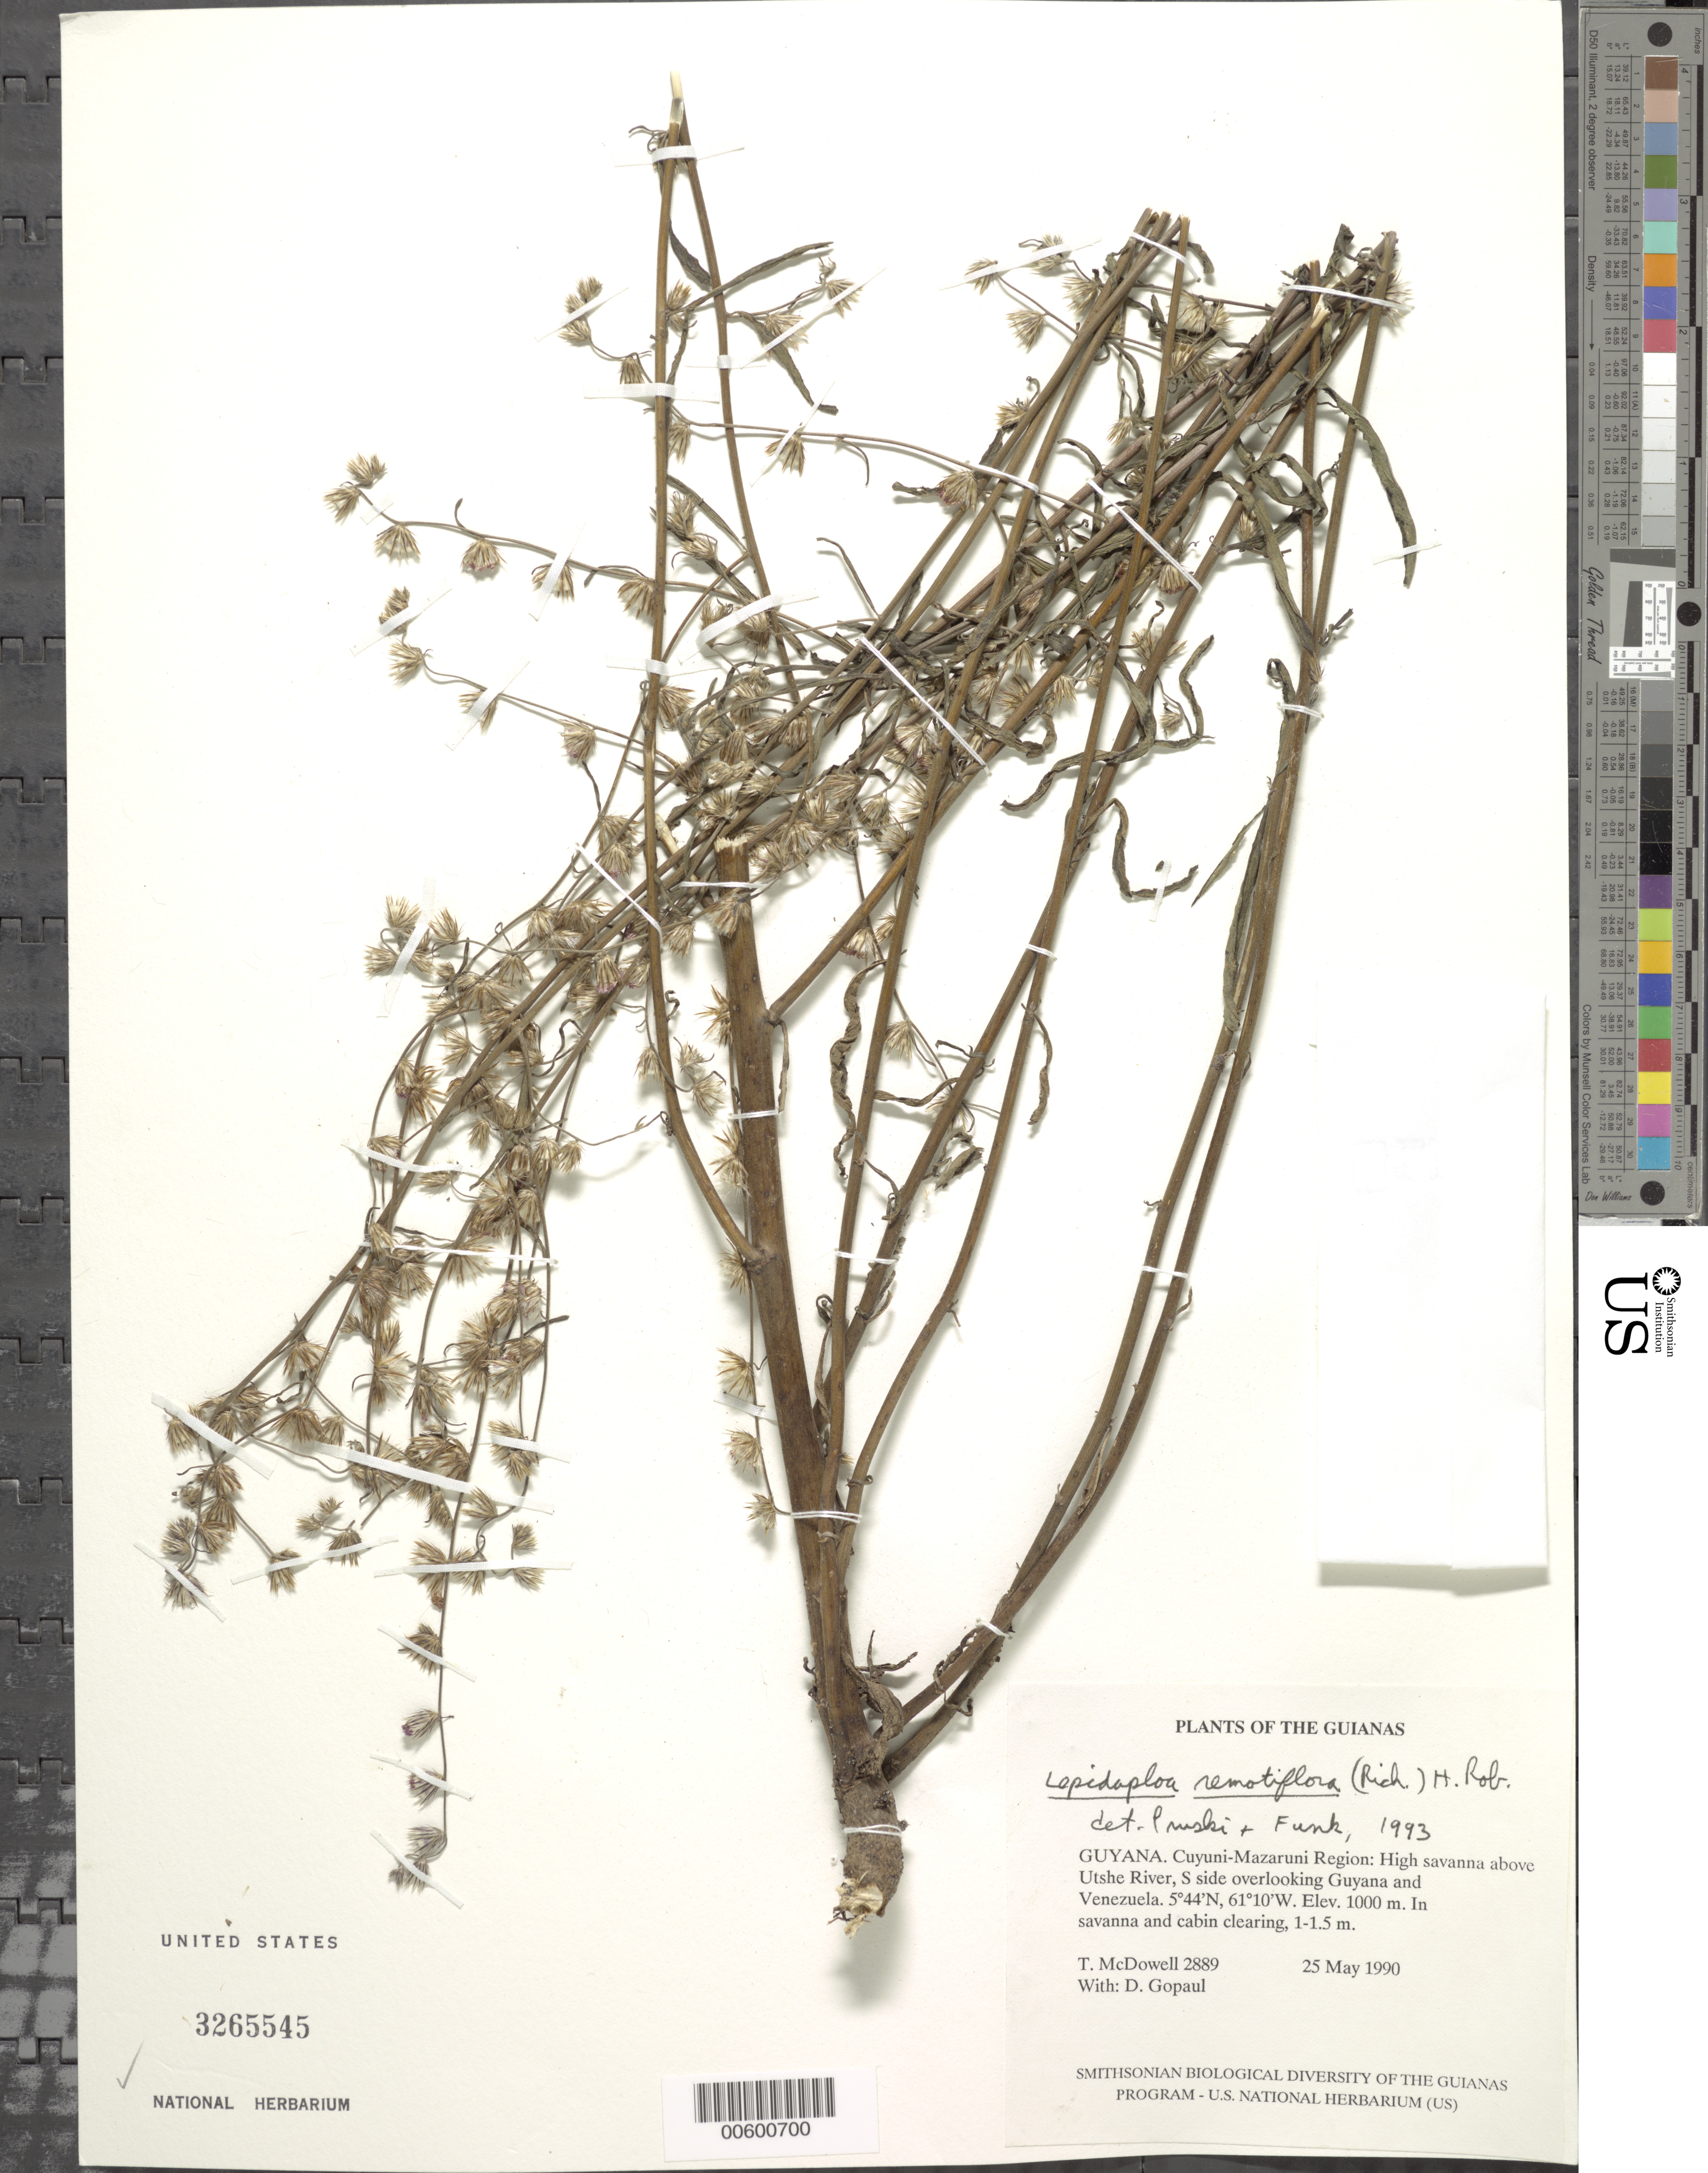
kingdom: Plantae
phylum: Tracheophyta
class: Magnoliopsida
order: Asterales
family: Asteraceae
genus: Lepidaploa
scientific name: Lepidaploa remotiflora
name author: (Rich.) H. Rob.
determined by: Pruski, J. F.; Funk, V. A.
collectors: T. McDowell & D. Gopaul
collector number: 2889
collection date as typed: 25 May 1990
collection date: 1990-05-25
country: Guyana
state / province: Cuyuni-Mazaruni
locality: Utshi River, south side overlooking Guyana & Venezuela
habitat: High savanna above river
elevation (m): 1000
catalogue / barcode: US 3265545